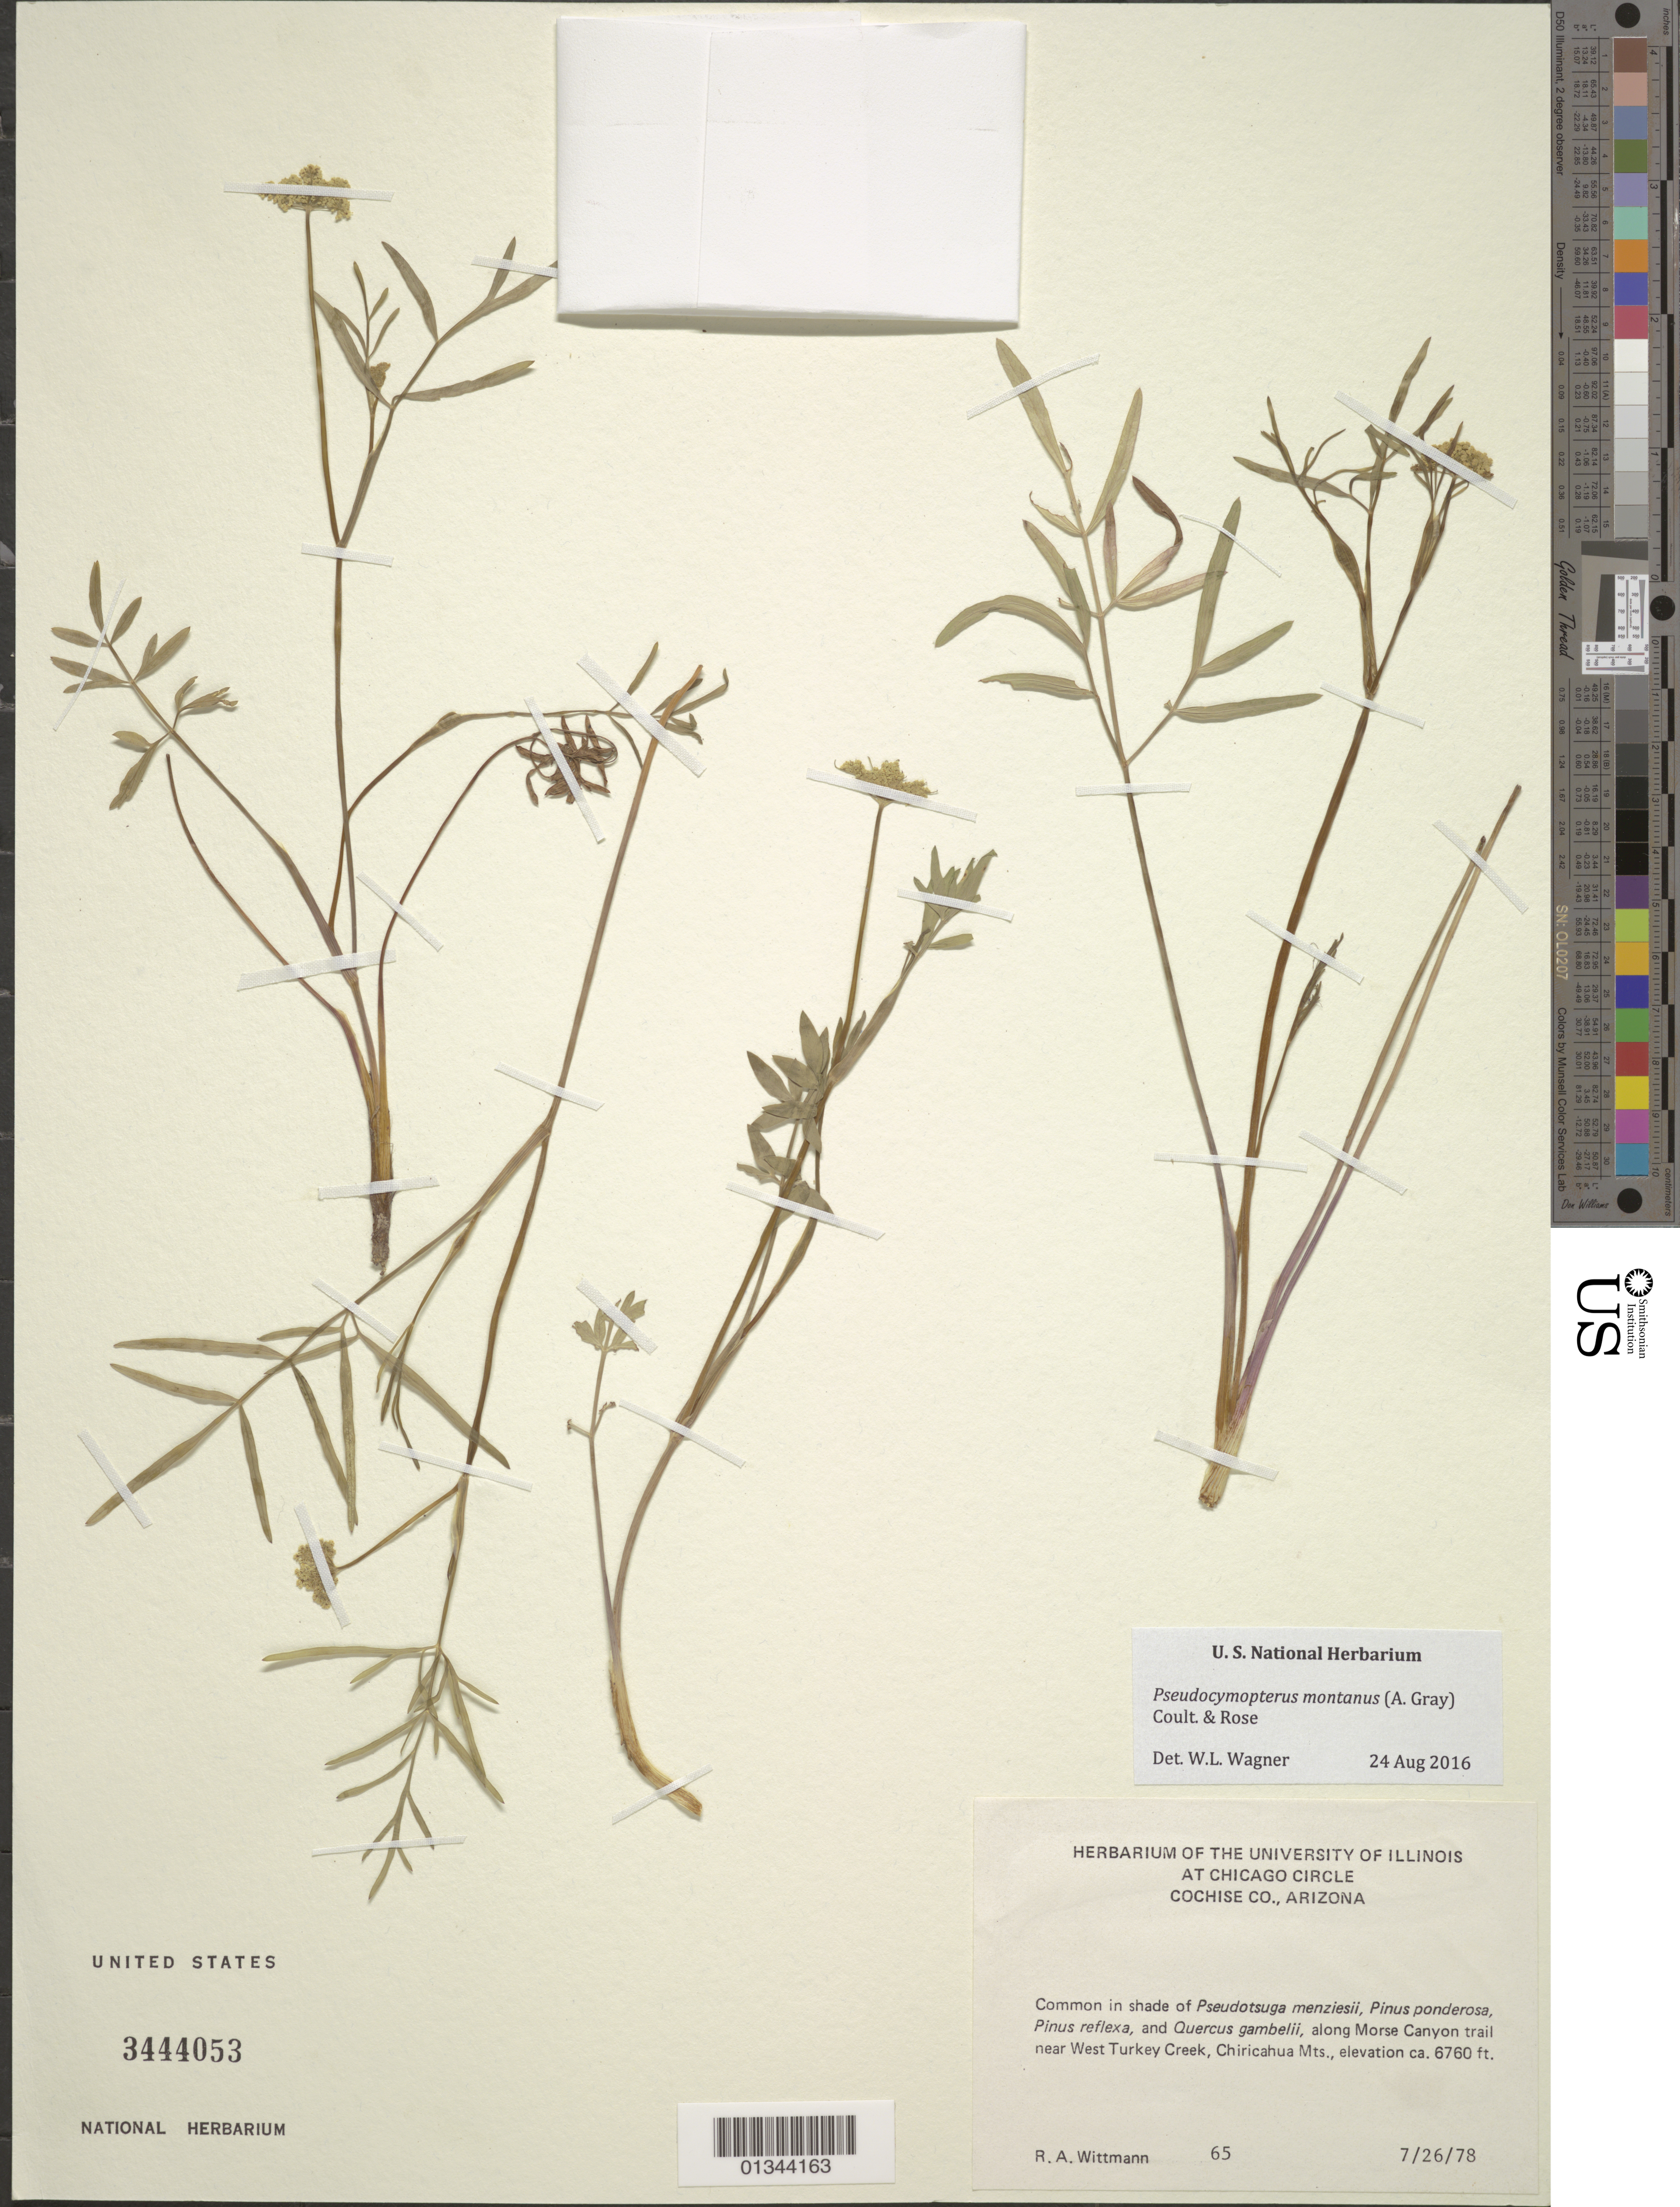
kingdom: Plantae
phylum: Tracheophyta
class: Magnoliopsida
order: Apiales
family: Apiaceae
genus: Pseudocymopterus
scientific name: Pseudocymopterus montanus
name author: (A. Gray) J.M. Coult. & Rose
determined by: Wagner, W. L., (BOT), Smithsonian Institution - National Museum of Natural History (UNITED STATES)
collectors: R. Wittmann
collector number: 65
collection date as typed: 26 Jul 1978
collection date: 1978-07-26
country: United States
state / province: Arizona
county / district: Cochise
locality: Chiricahua Mts., along Morse Canyon trail near West Turkey Creek.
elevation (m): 2060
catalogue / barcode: US 3444053